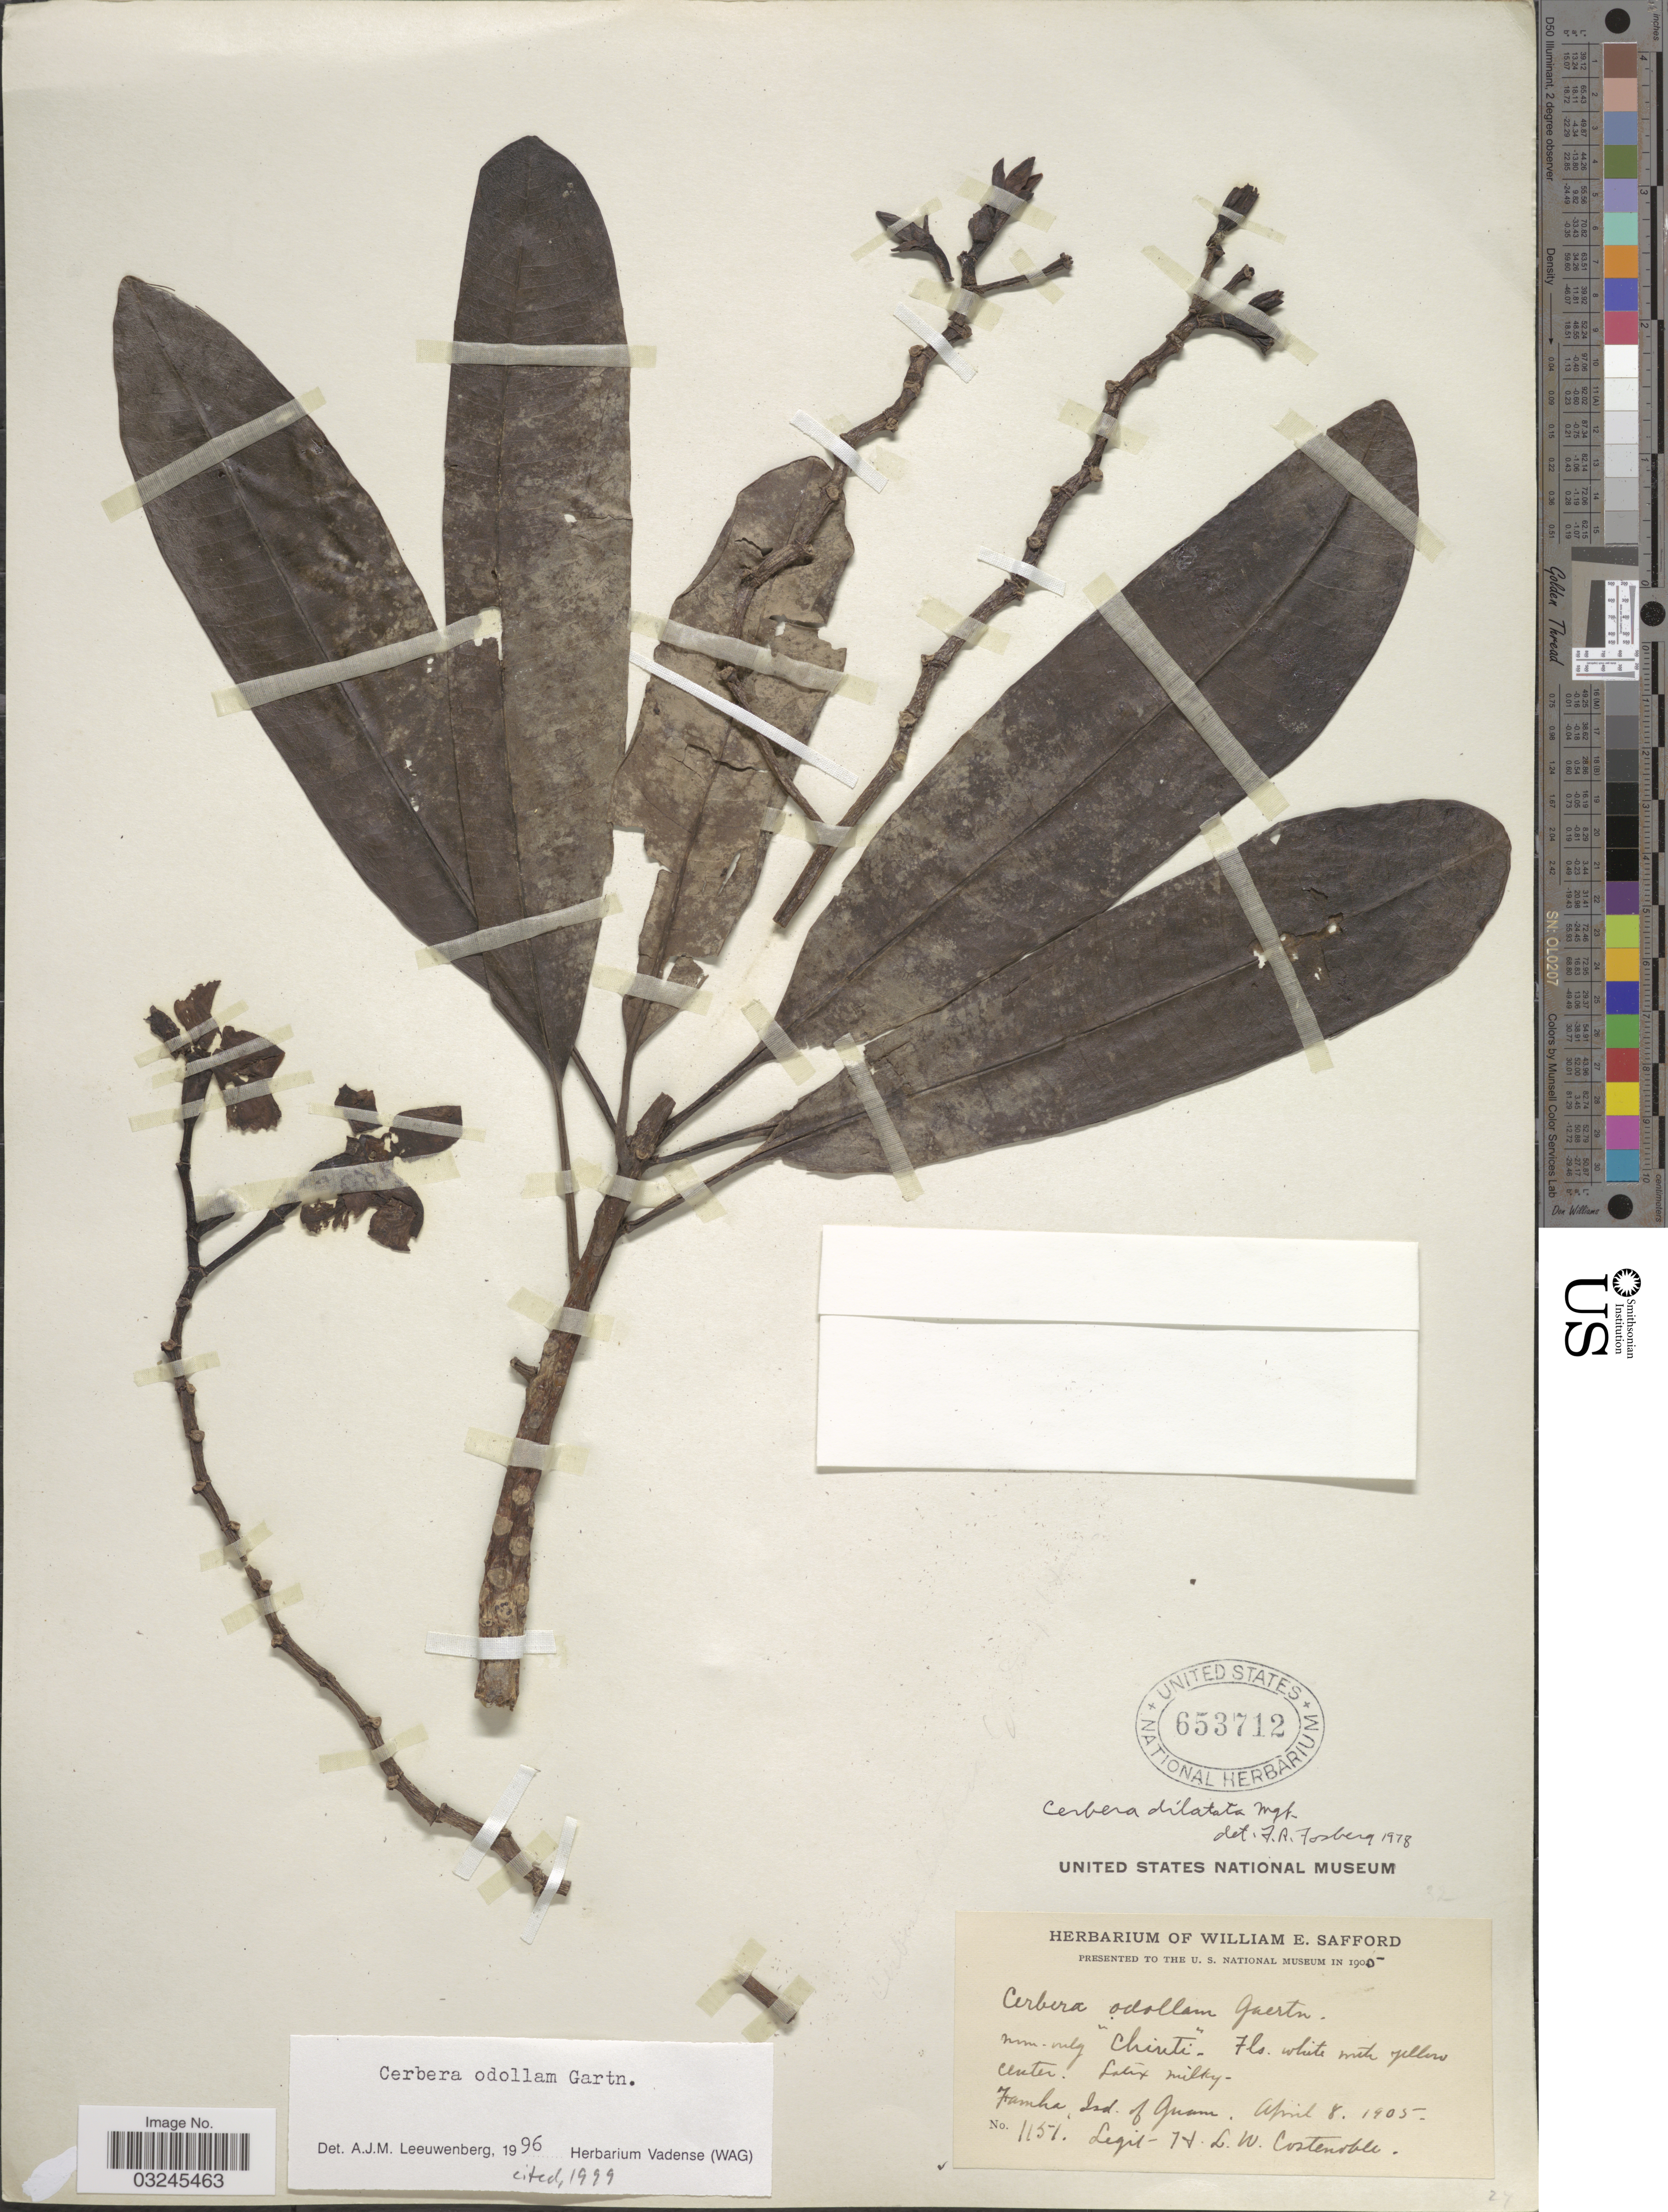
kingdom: Plantae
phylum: Tracheophyta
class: Magnoliopsida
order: Gentianales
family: Apocynaceae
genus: Cerbera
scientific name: Cerbera odollam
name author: Gaertn.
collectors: H. Costenoble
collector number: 1151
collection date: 1905-04-08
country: Guam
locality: Famha, Isd. of Guam.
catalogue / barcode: US 653712